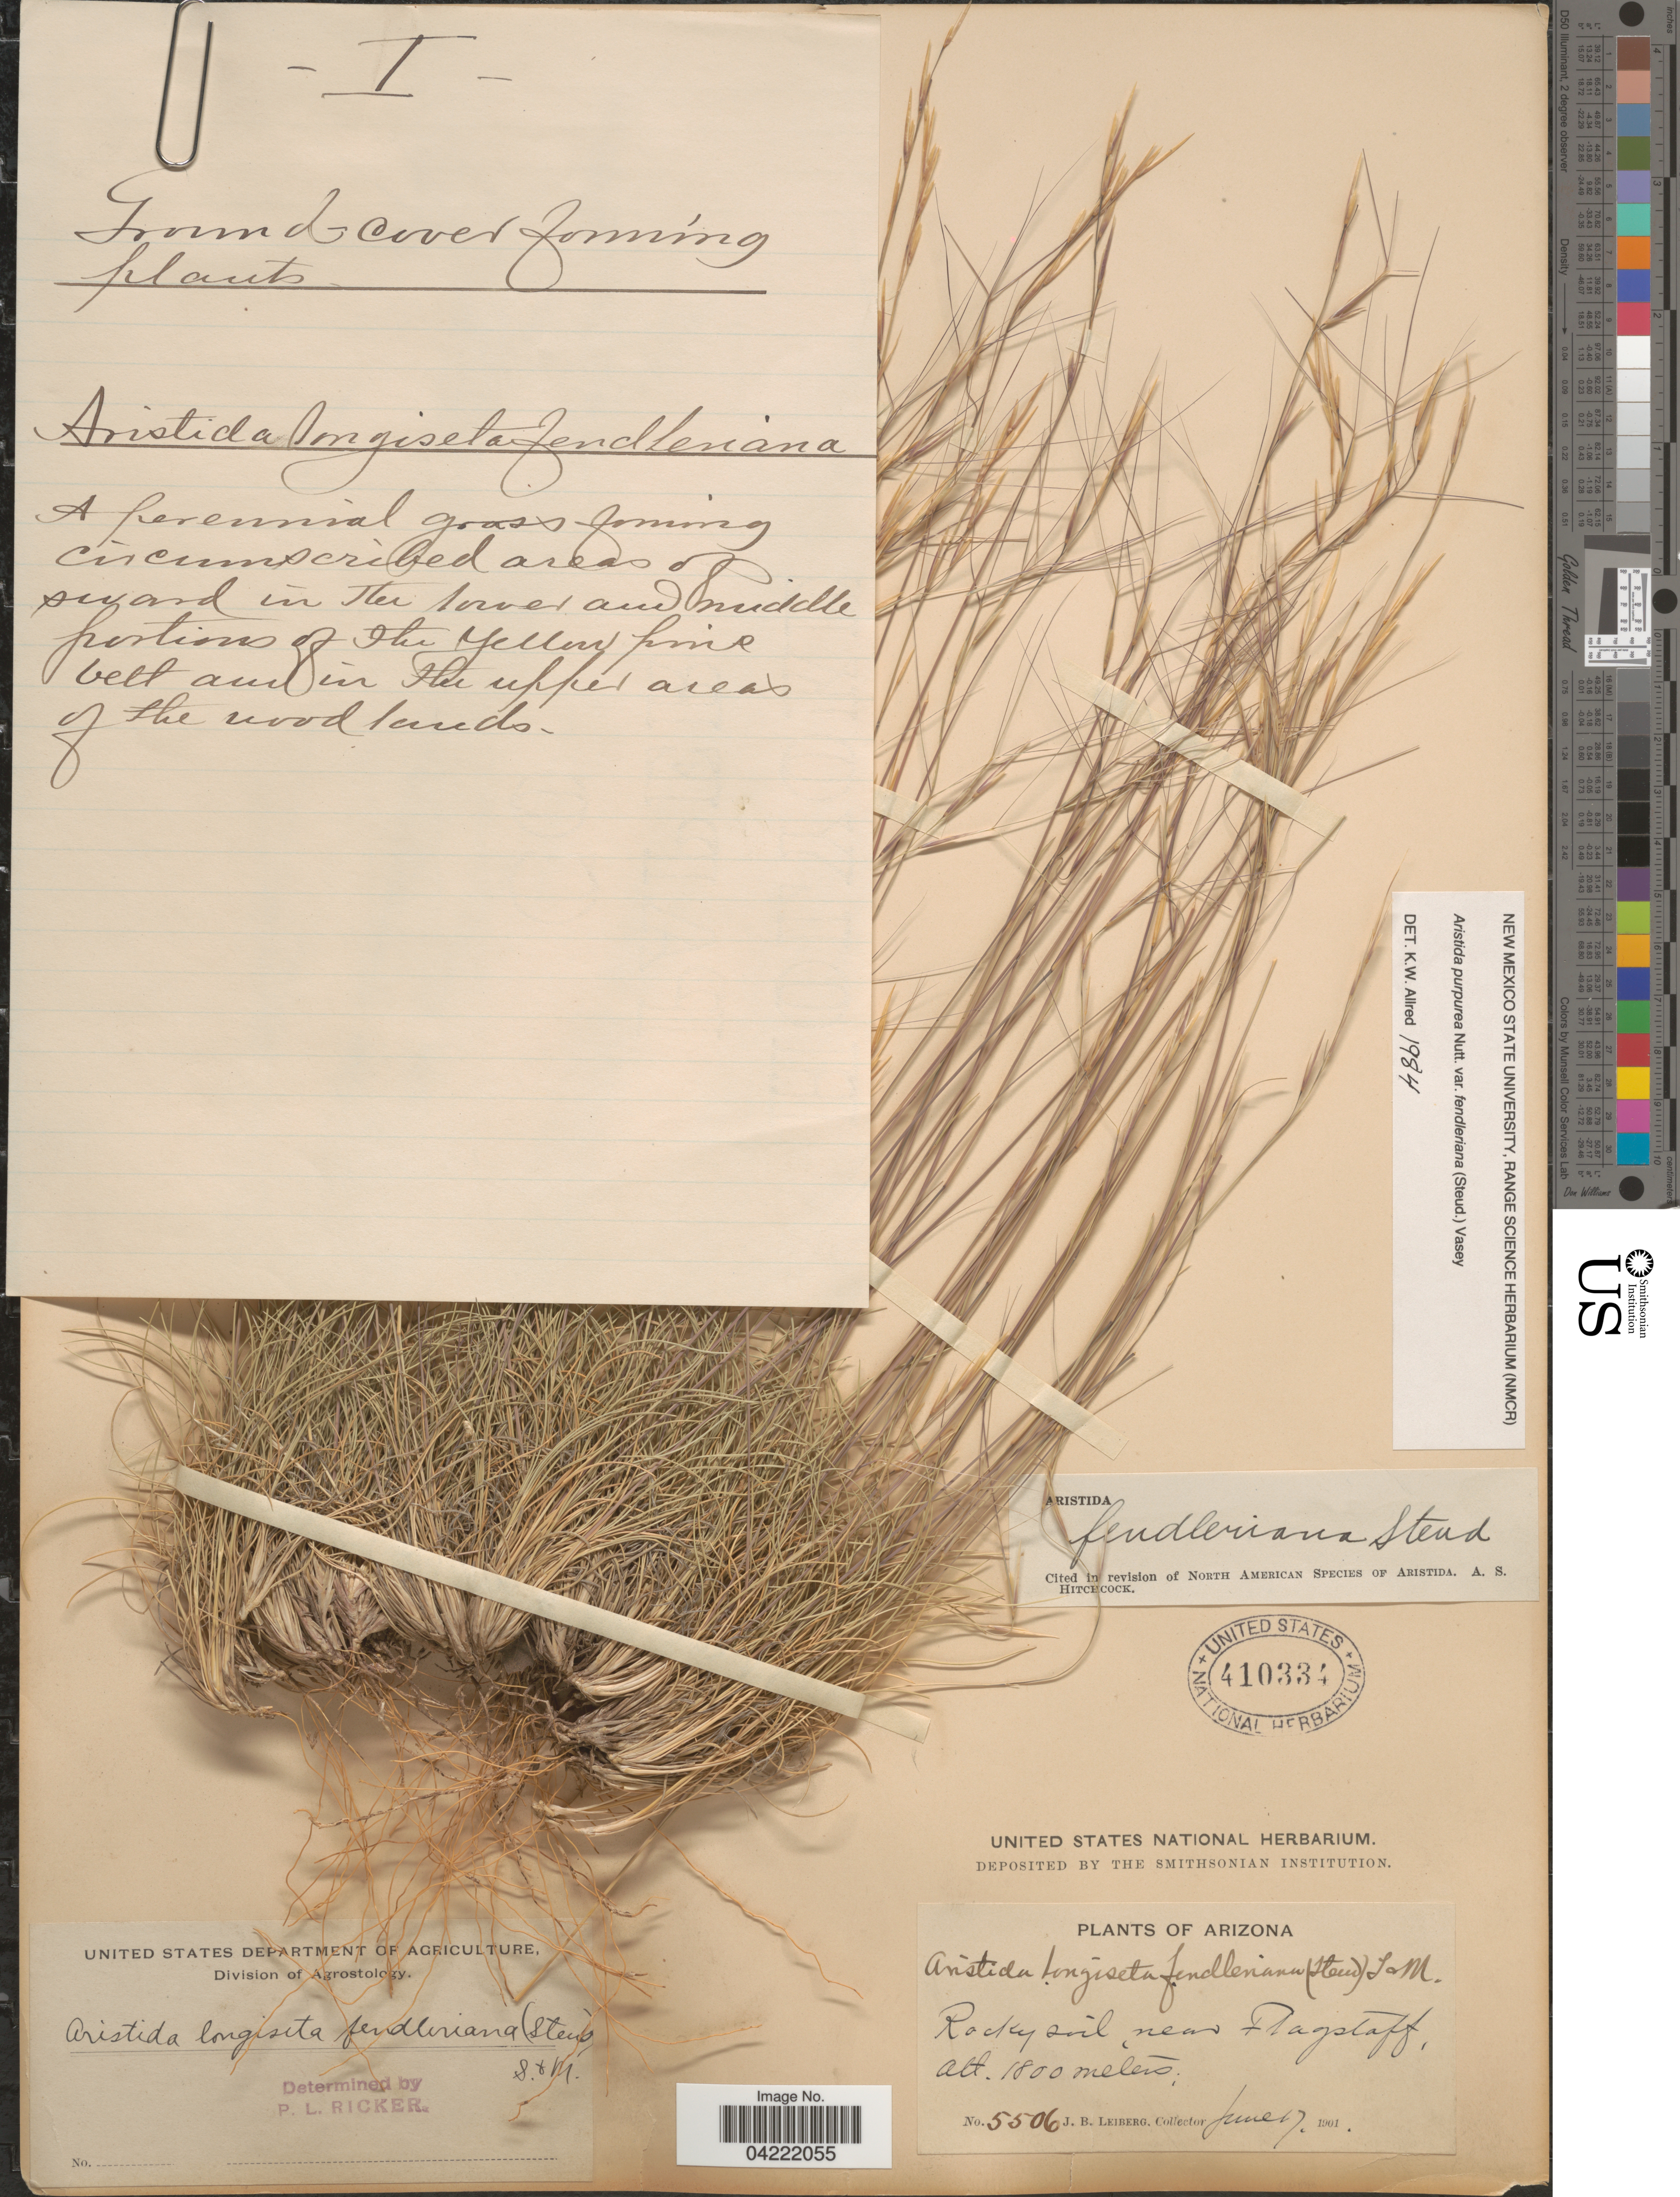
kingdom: Plantae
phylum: Tracheophyta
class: Liliopsida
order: Poales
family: Poaceae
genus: Aristida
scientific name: Aristida purpurea var. fendleriana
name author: (Steud.) Vasey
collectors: J. B. Leiberg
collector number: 5506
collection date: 1901-06-07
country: United States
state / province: Arizona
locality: Rocky soil near Flagstaff.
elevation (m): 1800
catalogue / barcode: US 410334